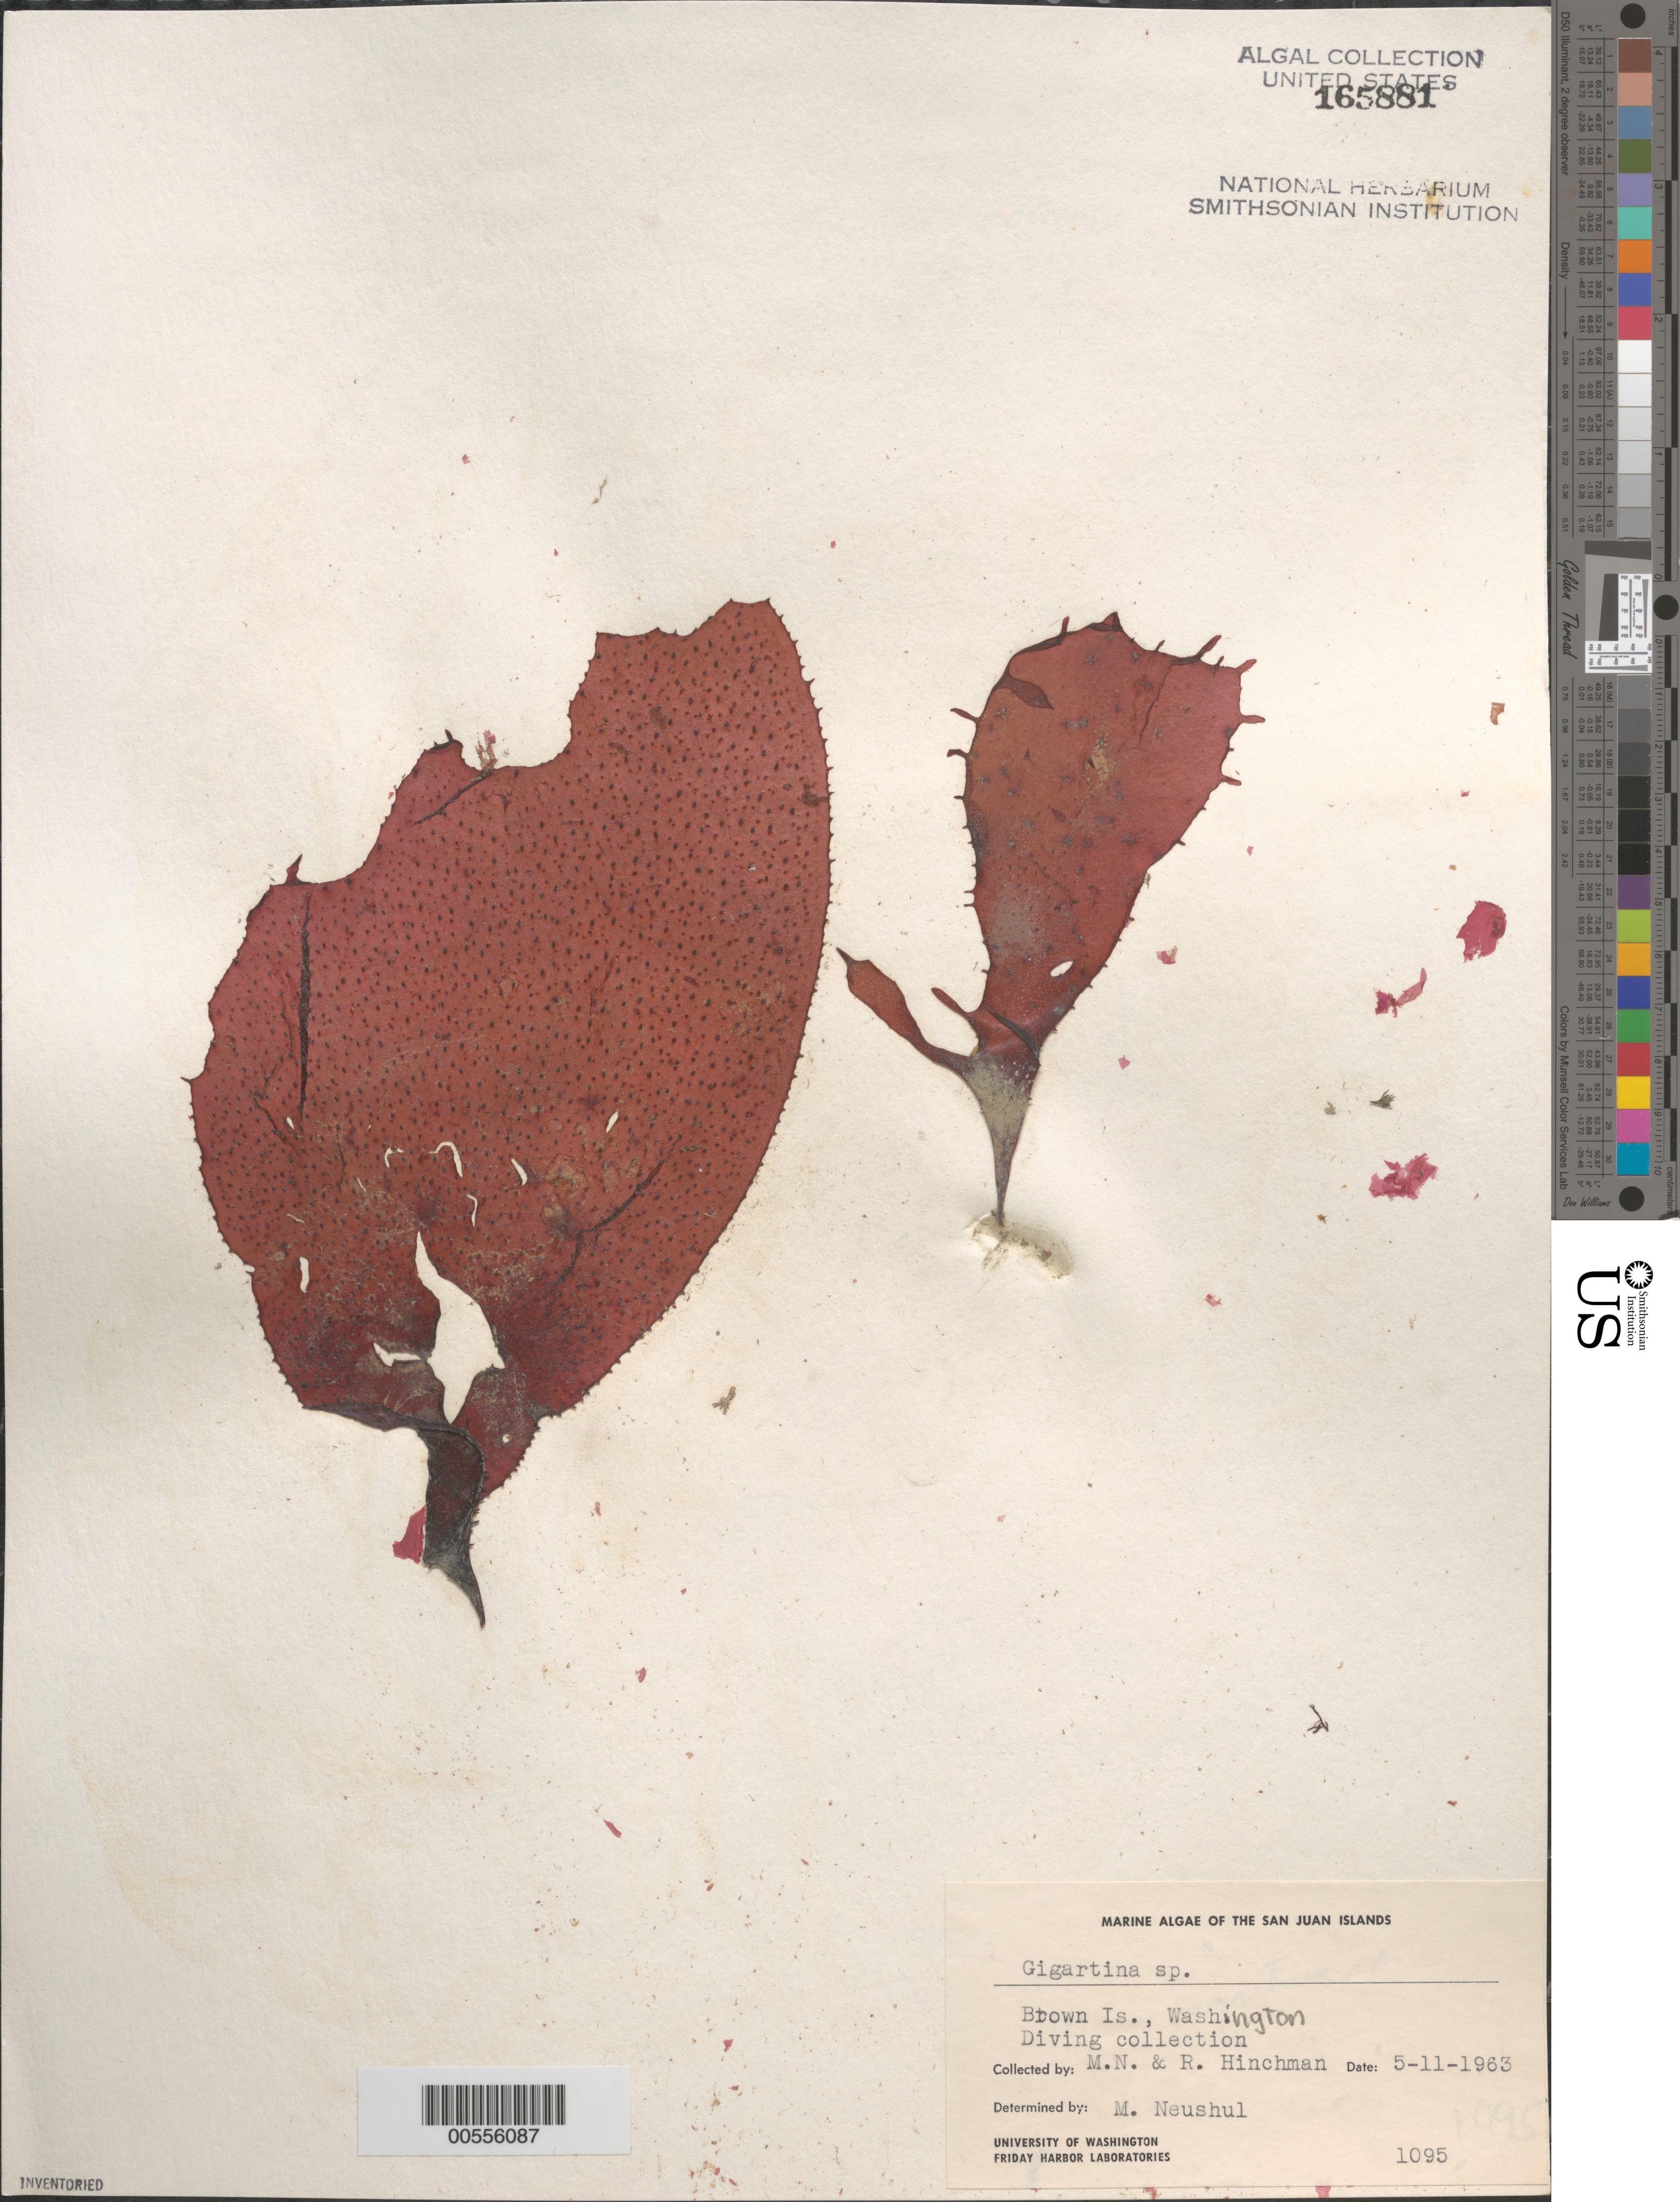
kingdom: Plantae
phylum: Rhodophyta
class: Florideophyceae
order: Gigartinales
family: Gigartinaceae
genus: Gigartina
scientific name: Gigartina sp.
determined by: Neushul, M.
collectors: M. Neushul & R. Hinchman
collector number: Neushul 1095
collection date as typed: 11 May 1963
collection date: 1963-05-11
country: United States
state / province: Washington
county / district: San Juan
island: Brown Island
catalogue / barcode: US 165881